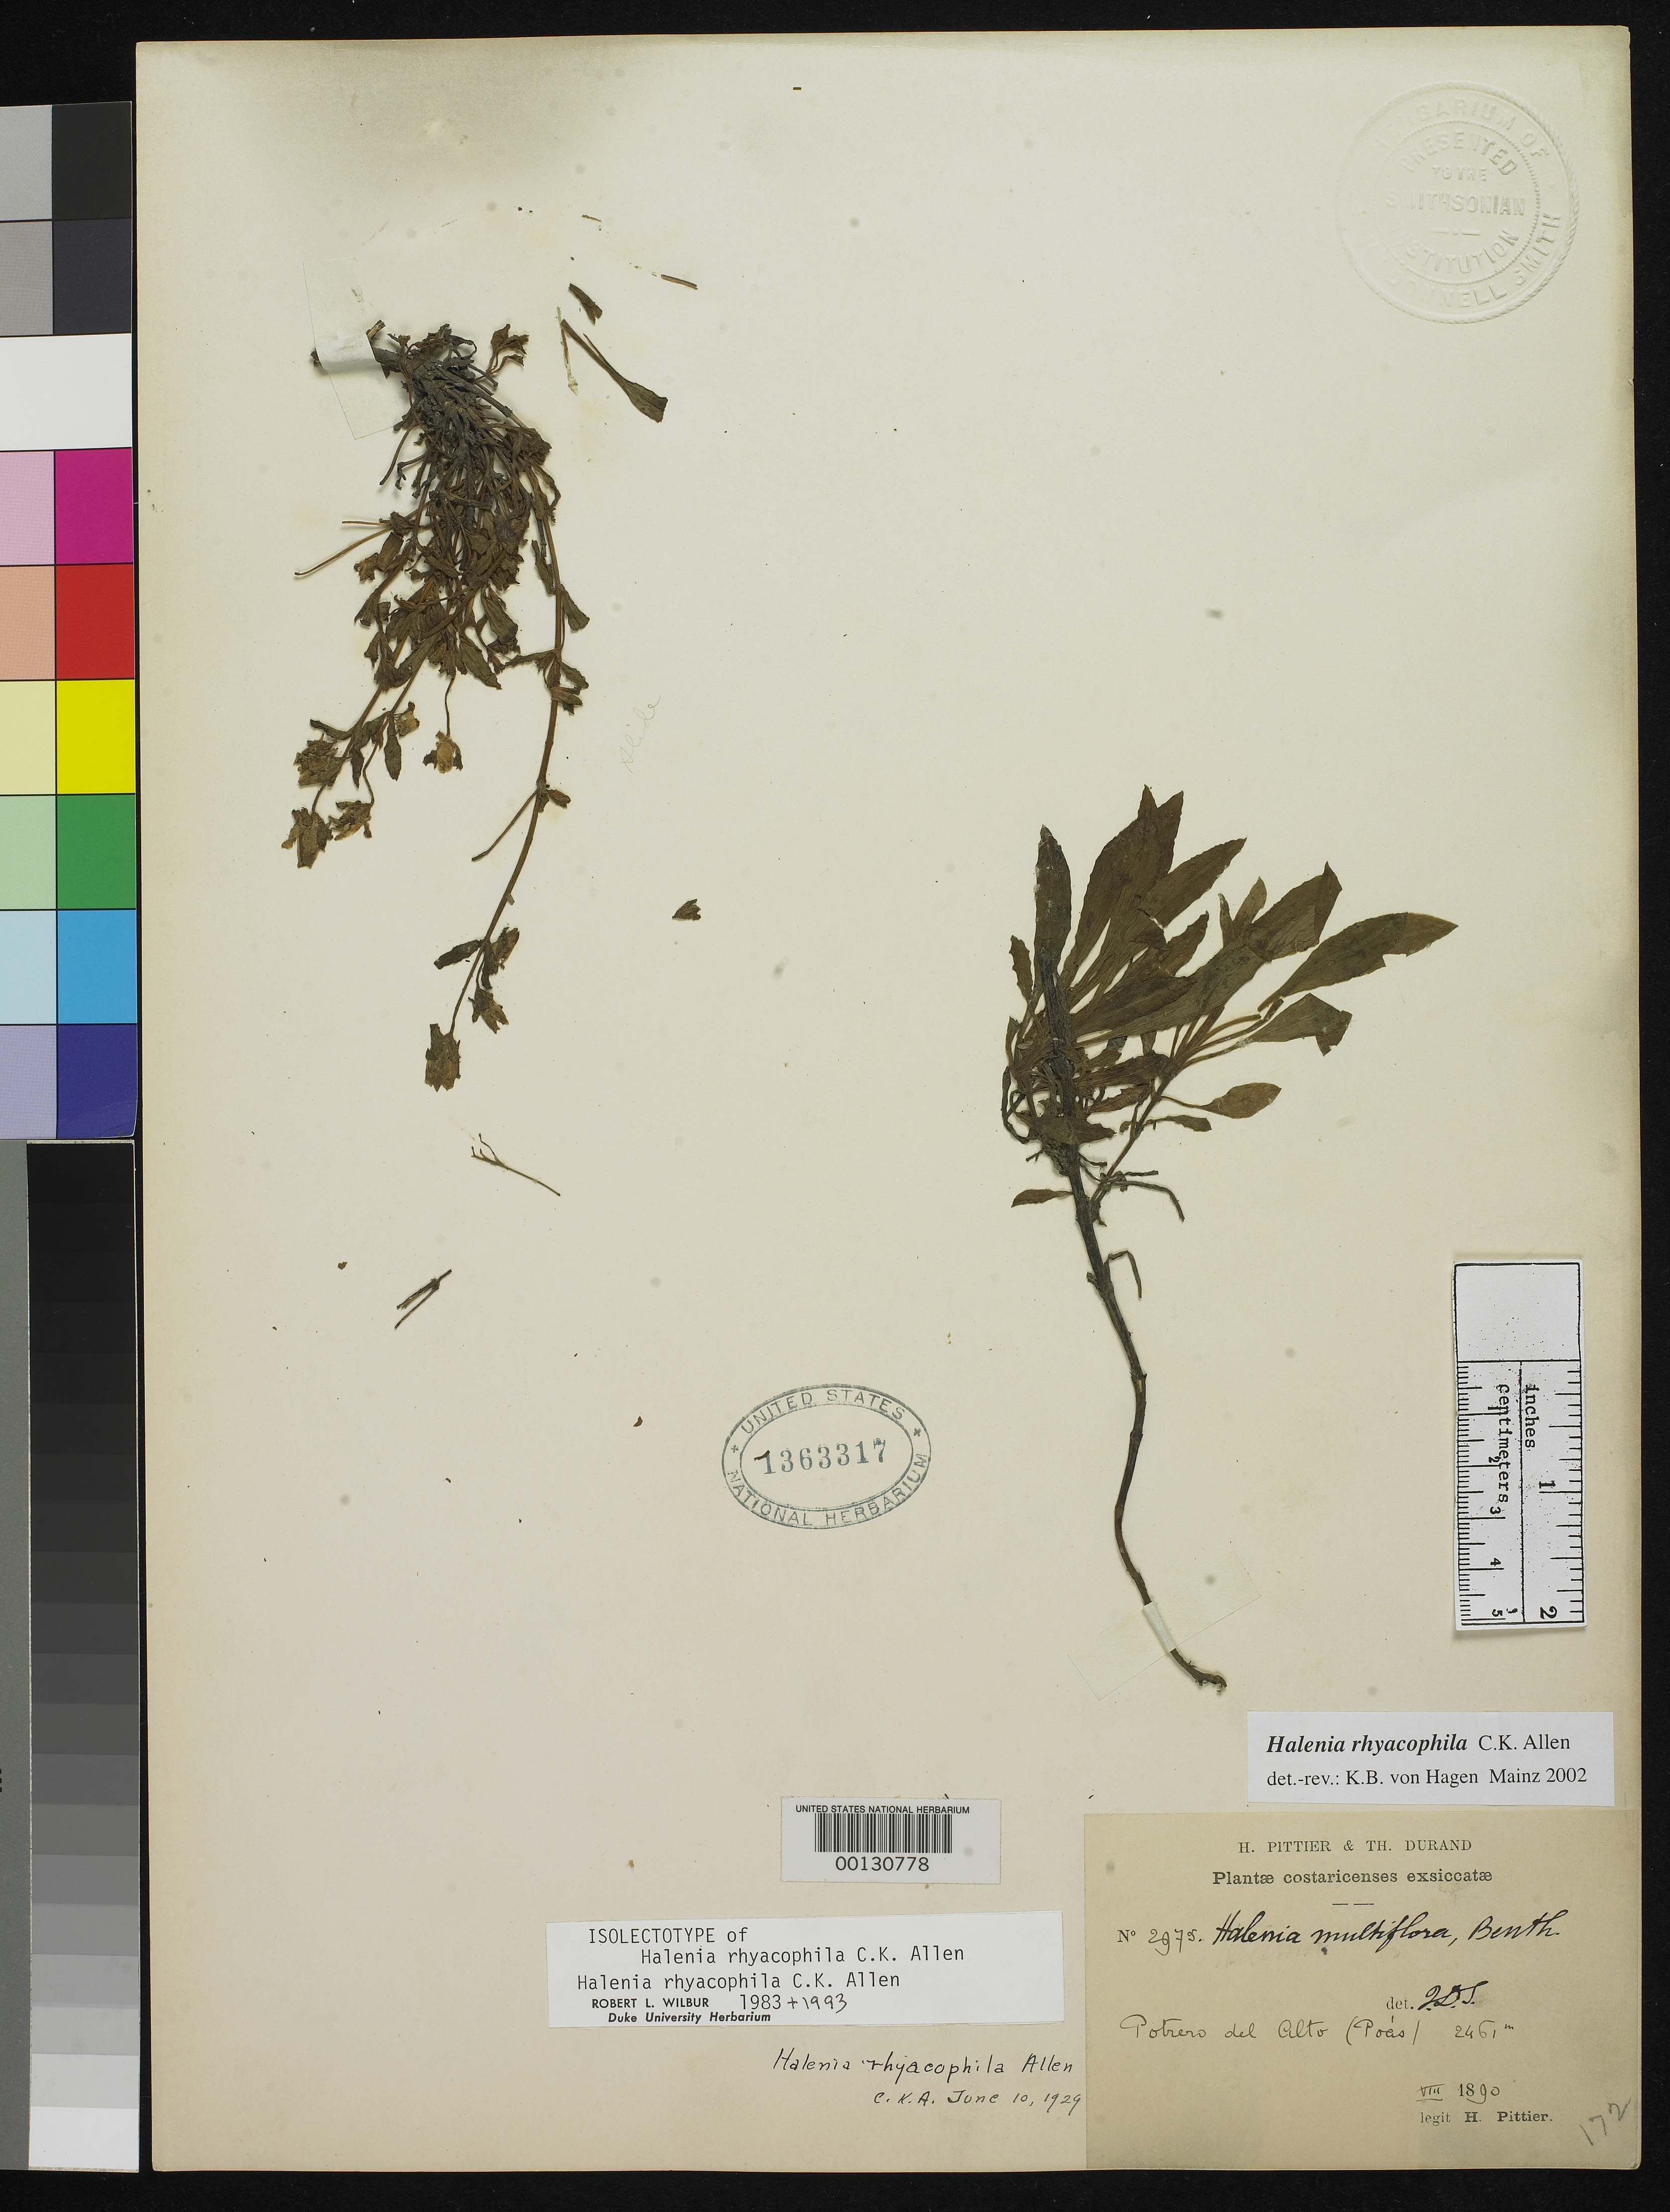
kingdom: Plantae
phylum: Tracheophyta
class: Magnoliopsida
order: Gentianales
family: Gentianaceae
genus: Halenia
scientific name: Halenia rhyacophila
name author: C.K. Allen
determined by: Hagen, K. B. von, (MJG)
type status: Isolectotype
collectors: H. F. Pittier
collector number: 2975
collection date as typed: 31 Aug 1890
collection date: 1890-08-31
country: Costa Rica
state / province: San José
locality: Podrero del Alto, Volcan Dupoas.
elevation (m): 2461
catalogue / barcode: US 1363317